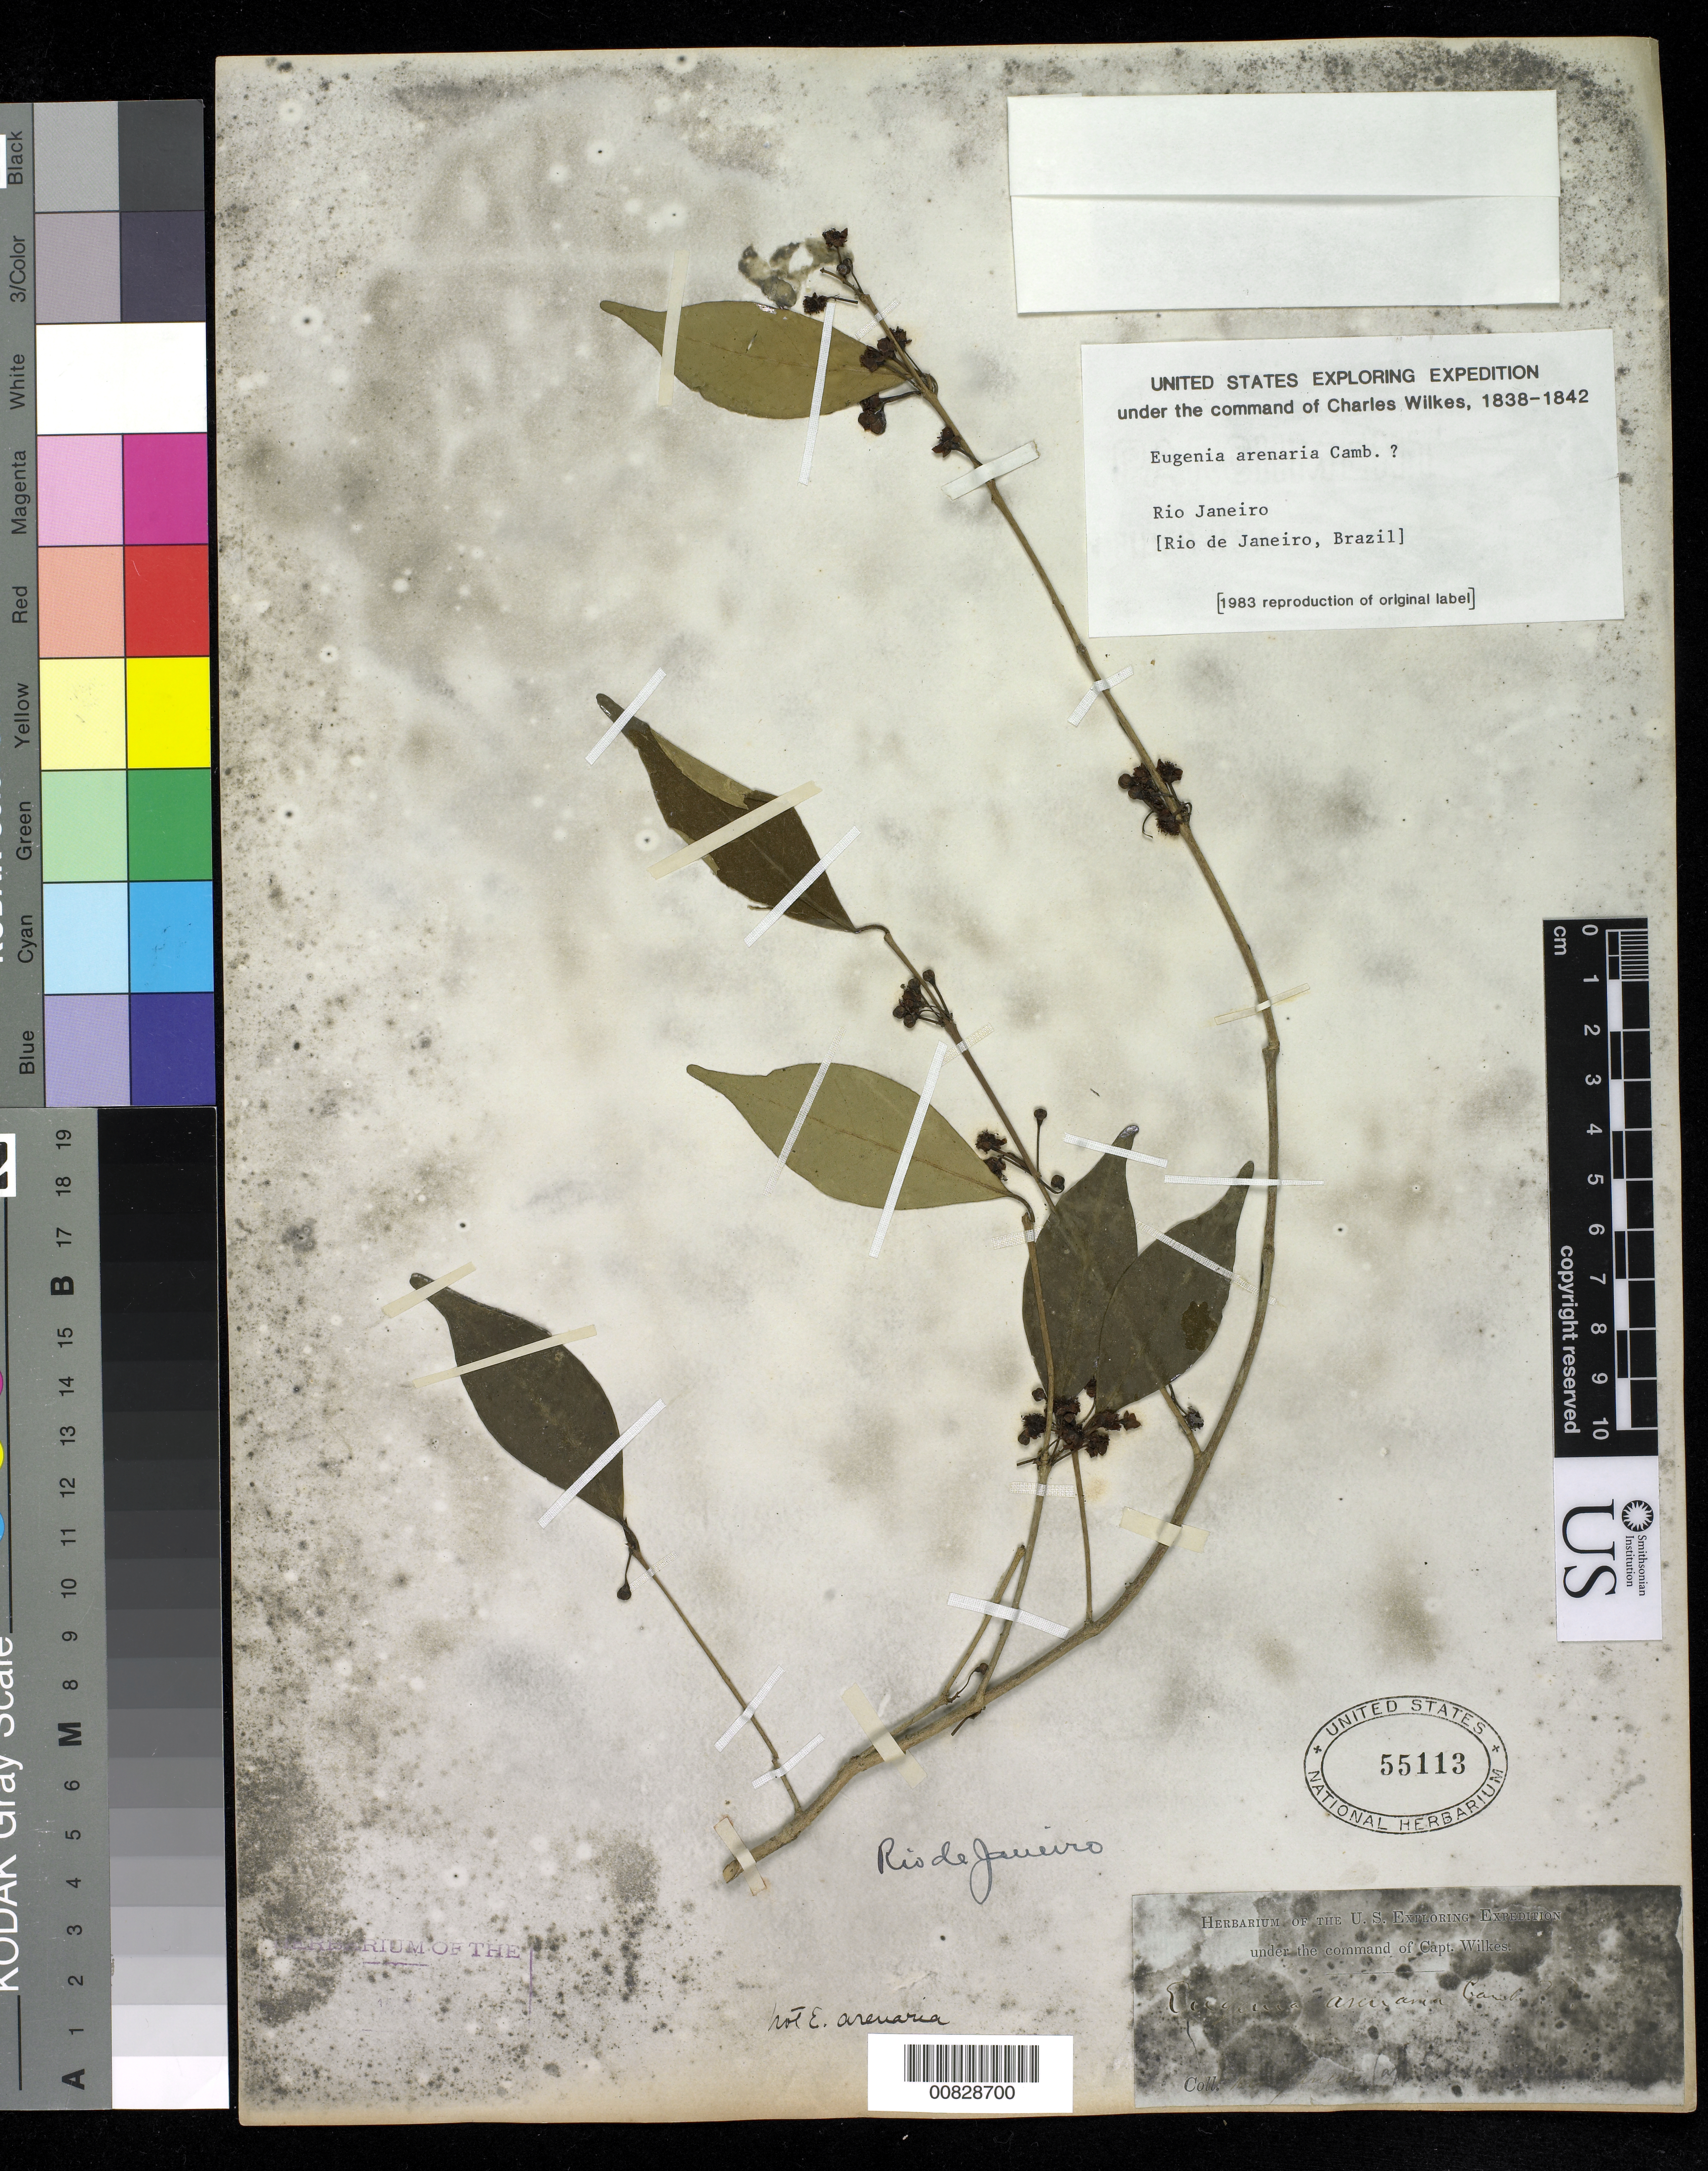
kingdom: Plantae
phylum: Tracheophyta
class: Magnoliopsida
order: Myrtales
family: Myrtaceae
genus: Eugenia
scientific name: Eugenia sp.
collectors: Wilkes Explor. Exped.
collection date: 1838/1842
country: Brazil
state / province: Rio de Janeiro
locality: Rio Janeiro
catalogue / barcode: US 55113